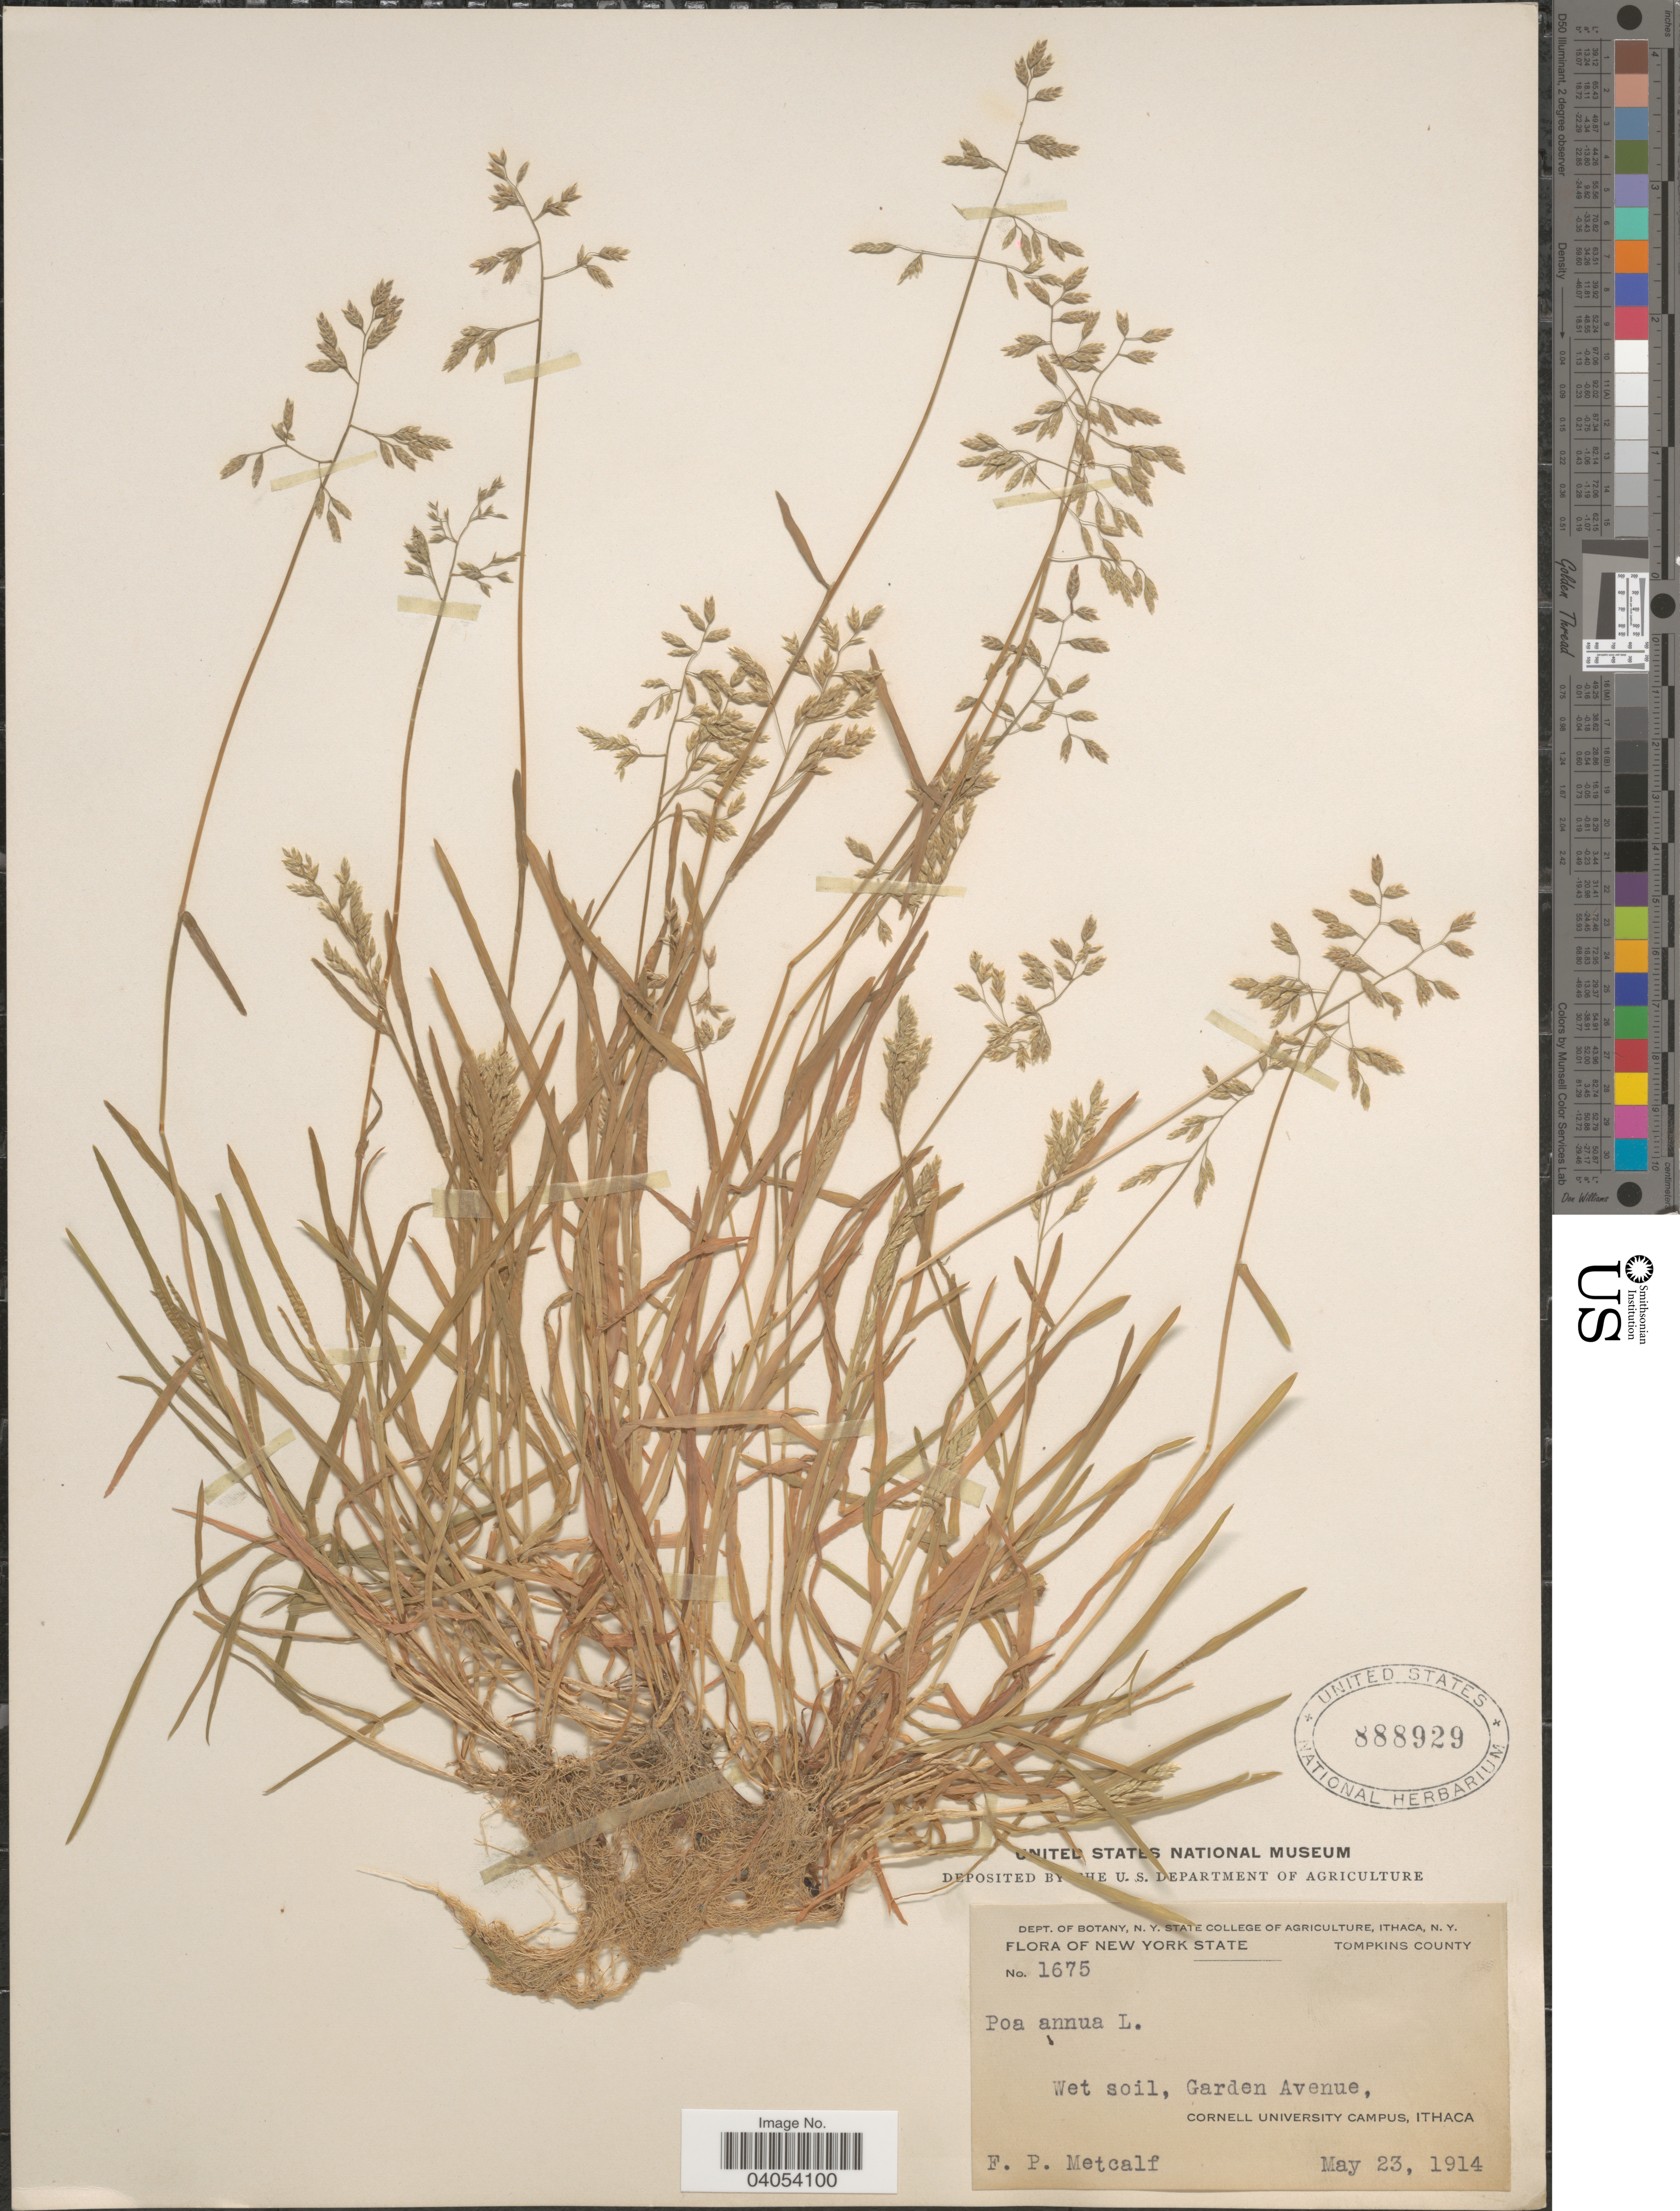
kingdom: Plantae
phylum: Tracheophyta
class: Liliopsida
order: Poales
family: Poaceae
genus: Poa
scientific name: Poa annua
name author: L.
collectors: F. Metcalf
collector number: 1675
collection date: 1914-05-23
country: United States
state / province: New York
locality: Tompkins County. Garden Avenue, Cornell University Campus, Ithaca.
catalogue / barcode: US 888929